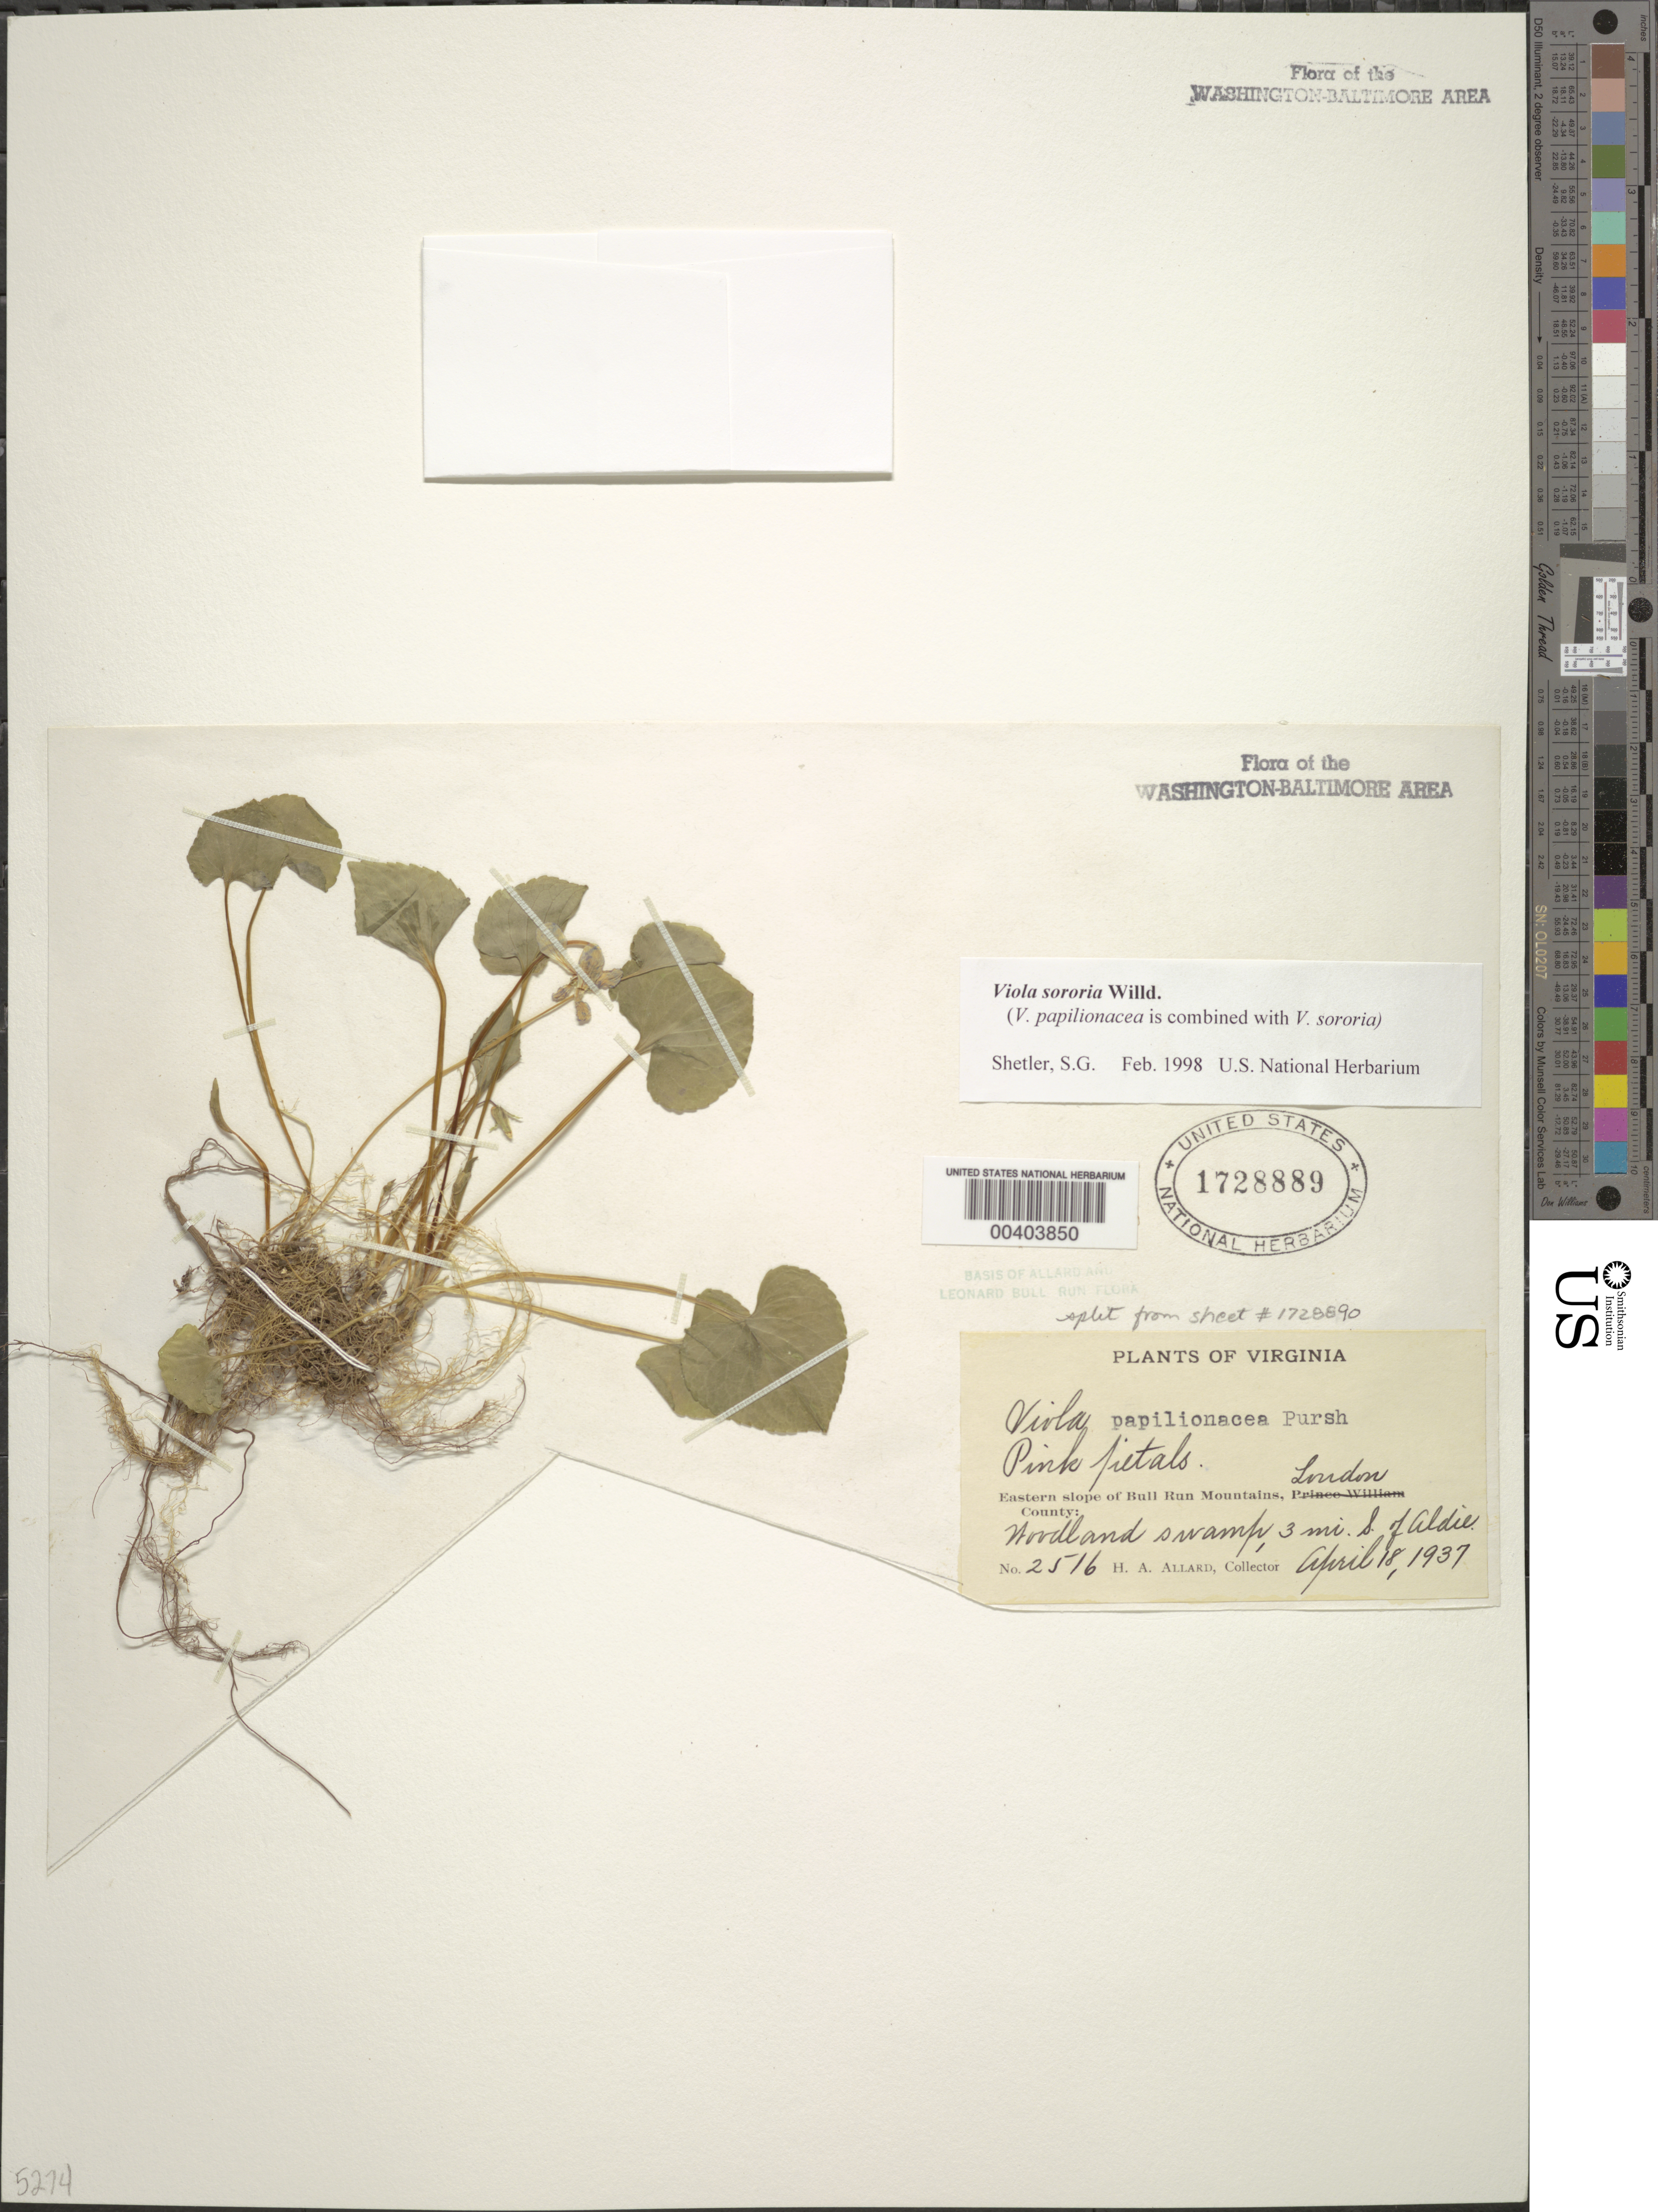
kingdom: Plantae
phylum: Tracheophyta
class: Magnoliopsida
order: Malpighiales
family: Violaceae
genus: Viola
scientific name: Viola sororia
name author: Willd.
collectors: H. A. Allard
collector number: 2516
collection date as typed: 18 Apr 1937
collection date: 1937-04-18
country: United States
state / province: Virginia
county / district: Loudoun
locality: Eastern slope of Bull Run Mountains, South of Aldie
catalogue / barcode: US 1728889